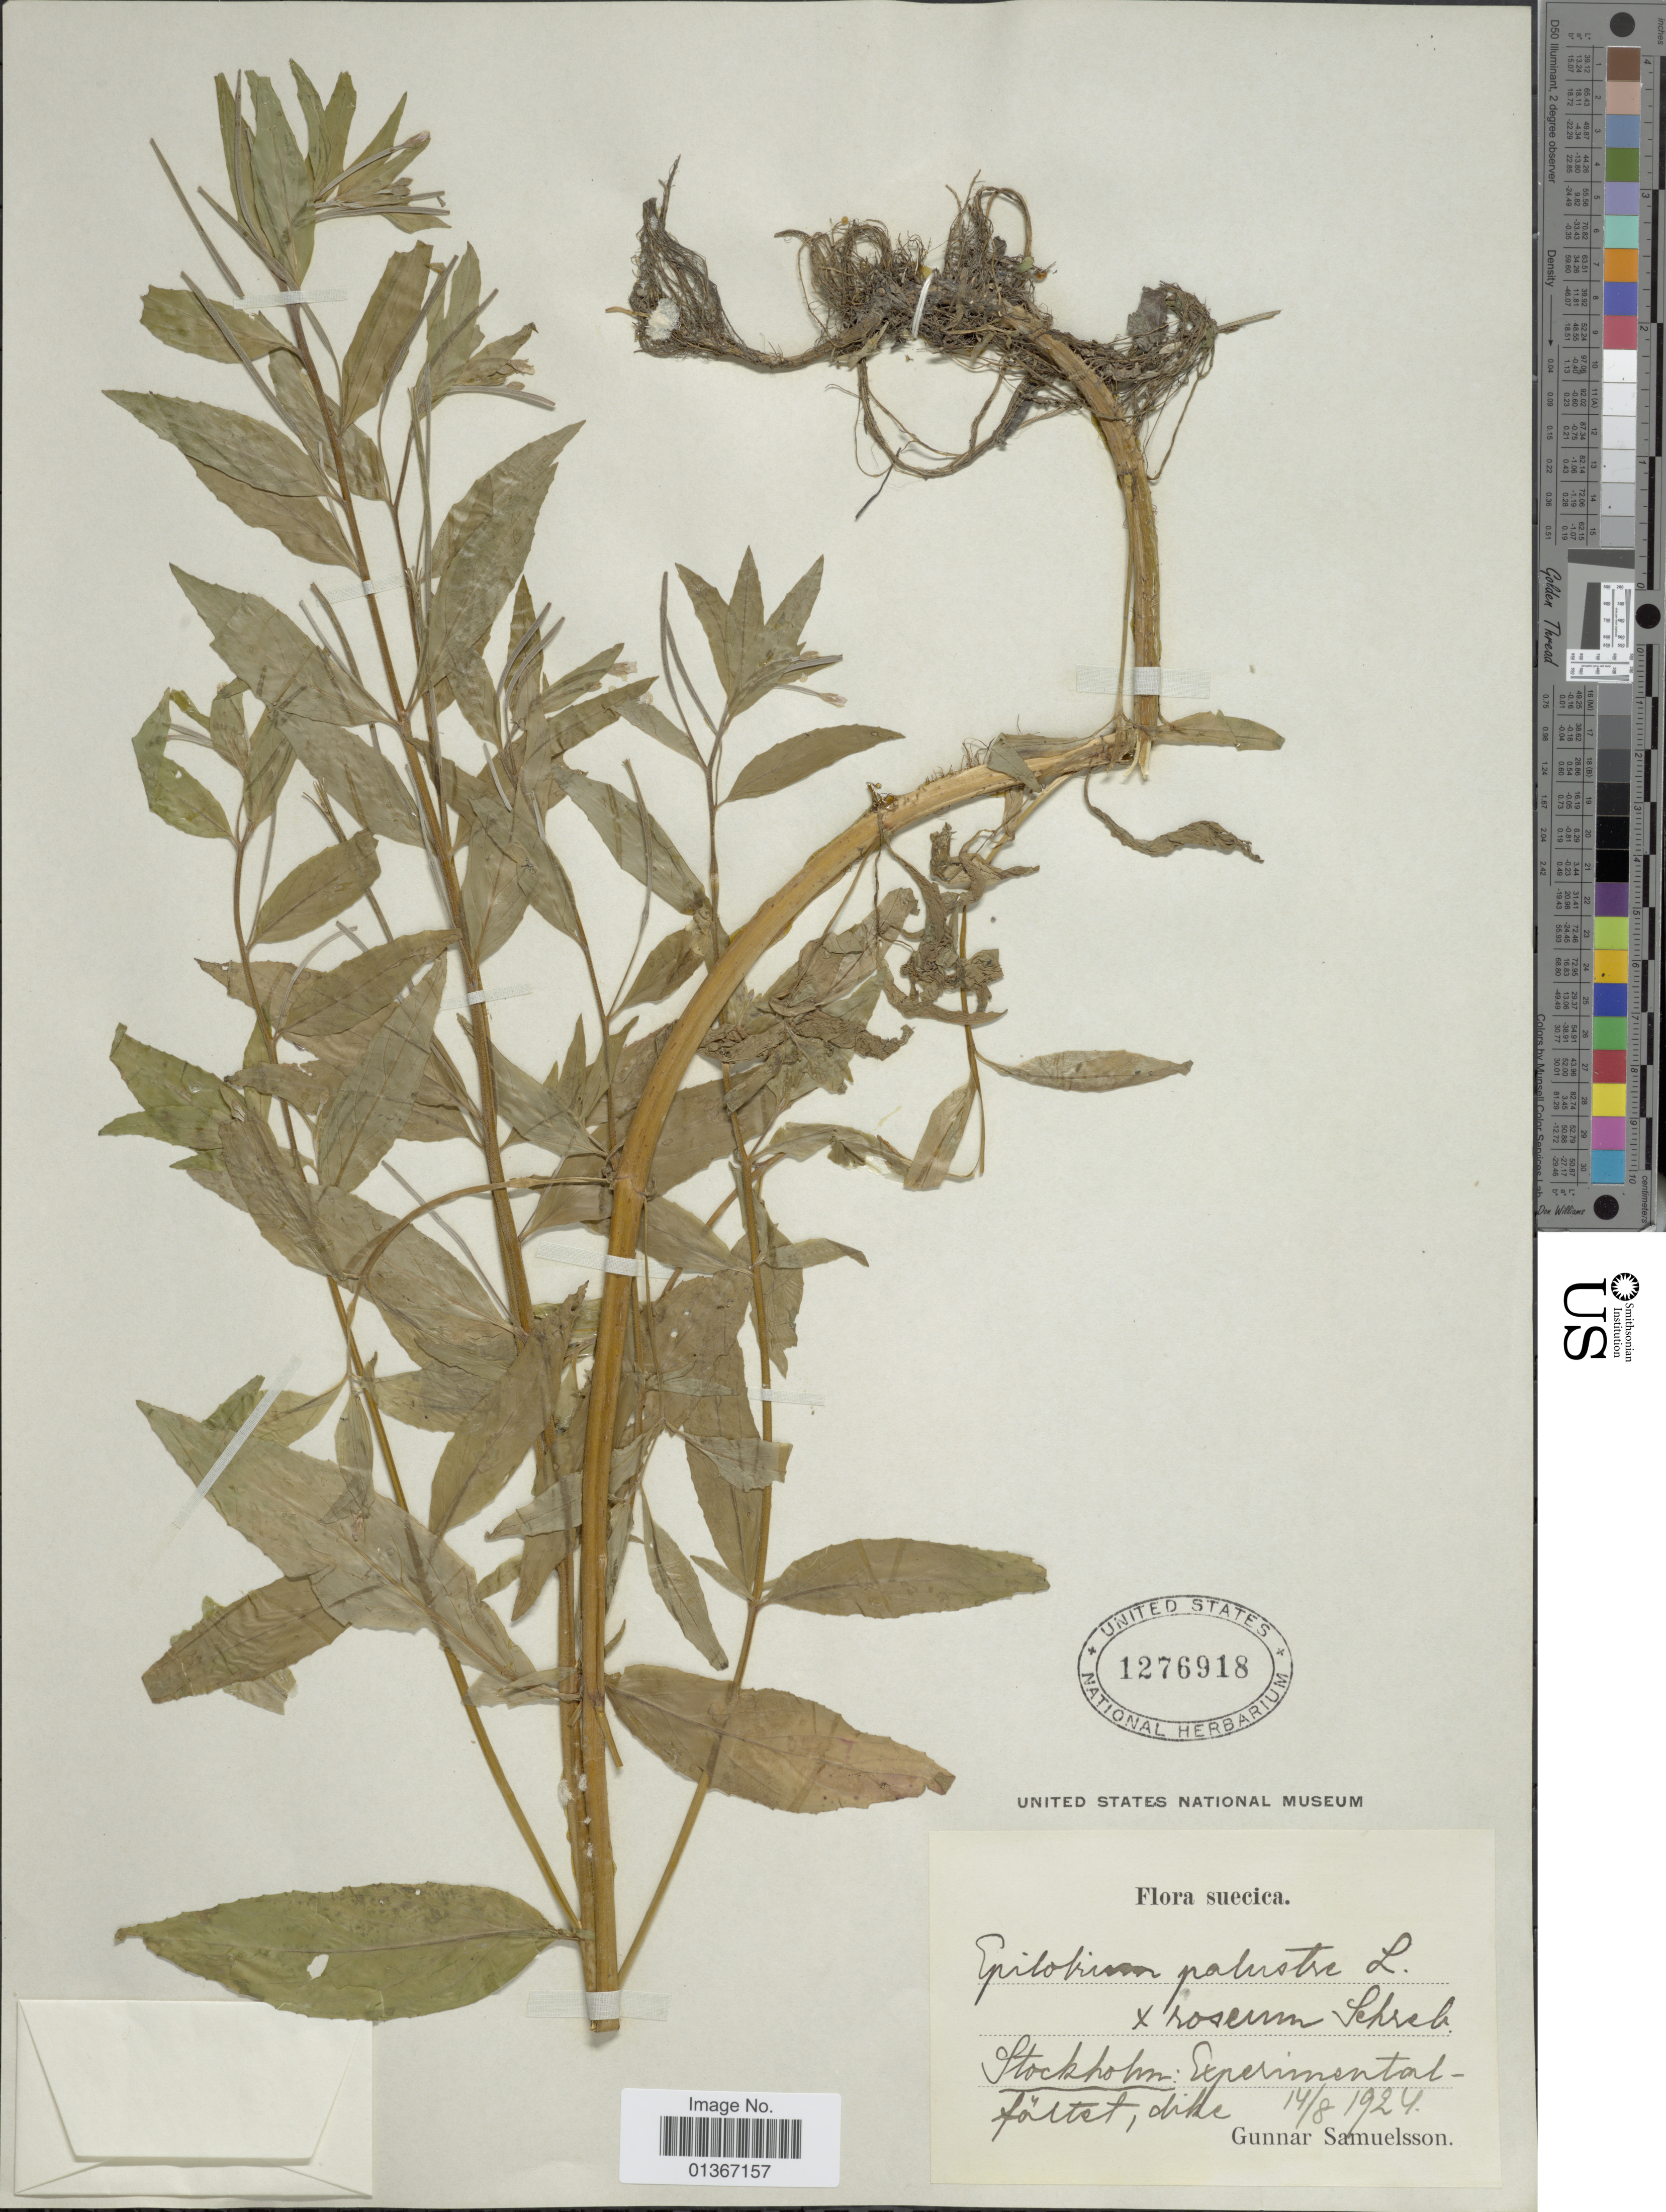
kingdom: Plantae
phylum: Tracheophyta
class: Magnoliopsida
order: Myrtales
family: Onagraceae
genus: Epilobium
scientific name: Epilobium palustre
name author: L.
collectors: G. Samuelsson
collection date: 1924-08-14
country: Sweden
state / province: Stockholm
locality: Experimentalfältet, dike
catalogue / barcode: US 1276918